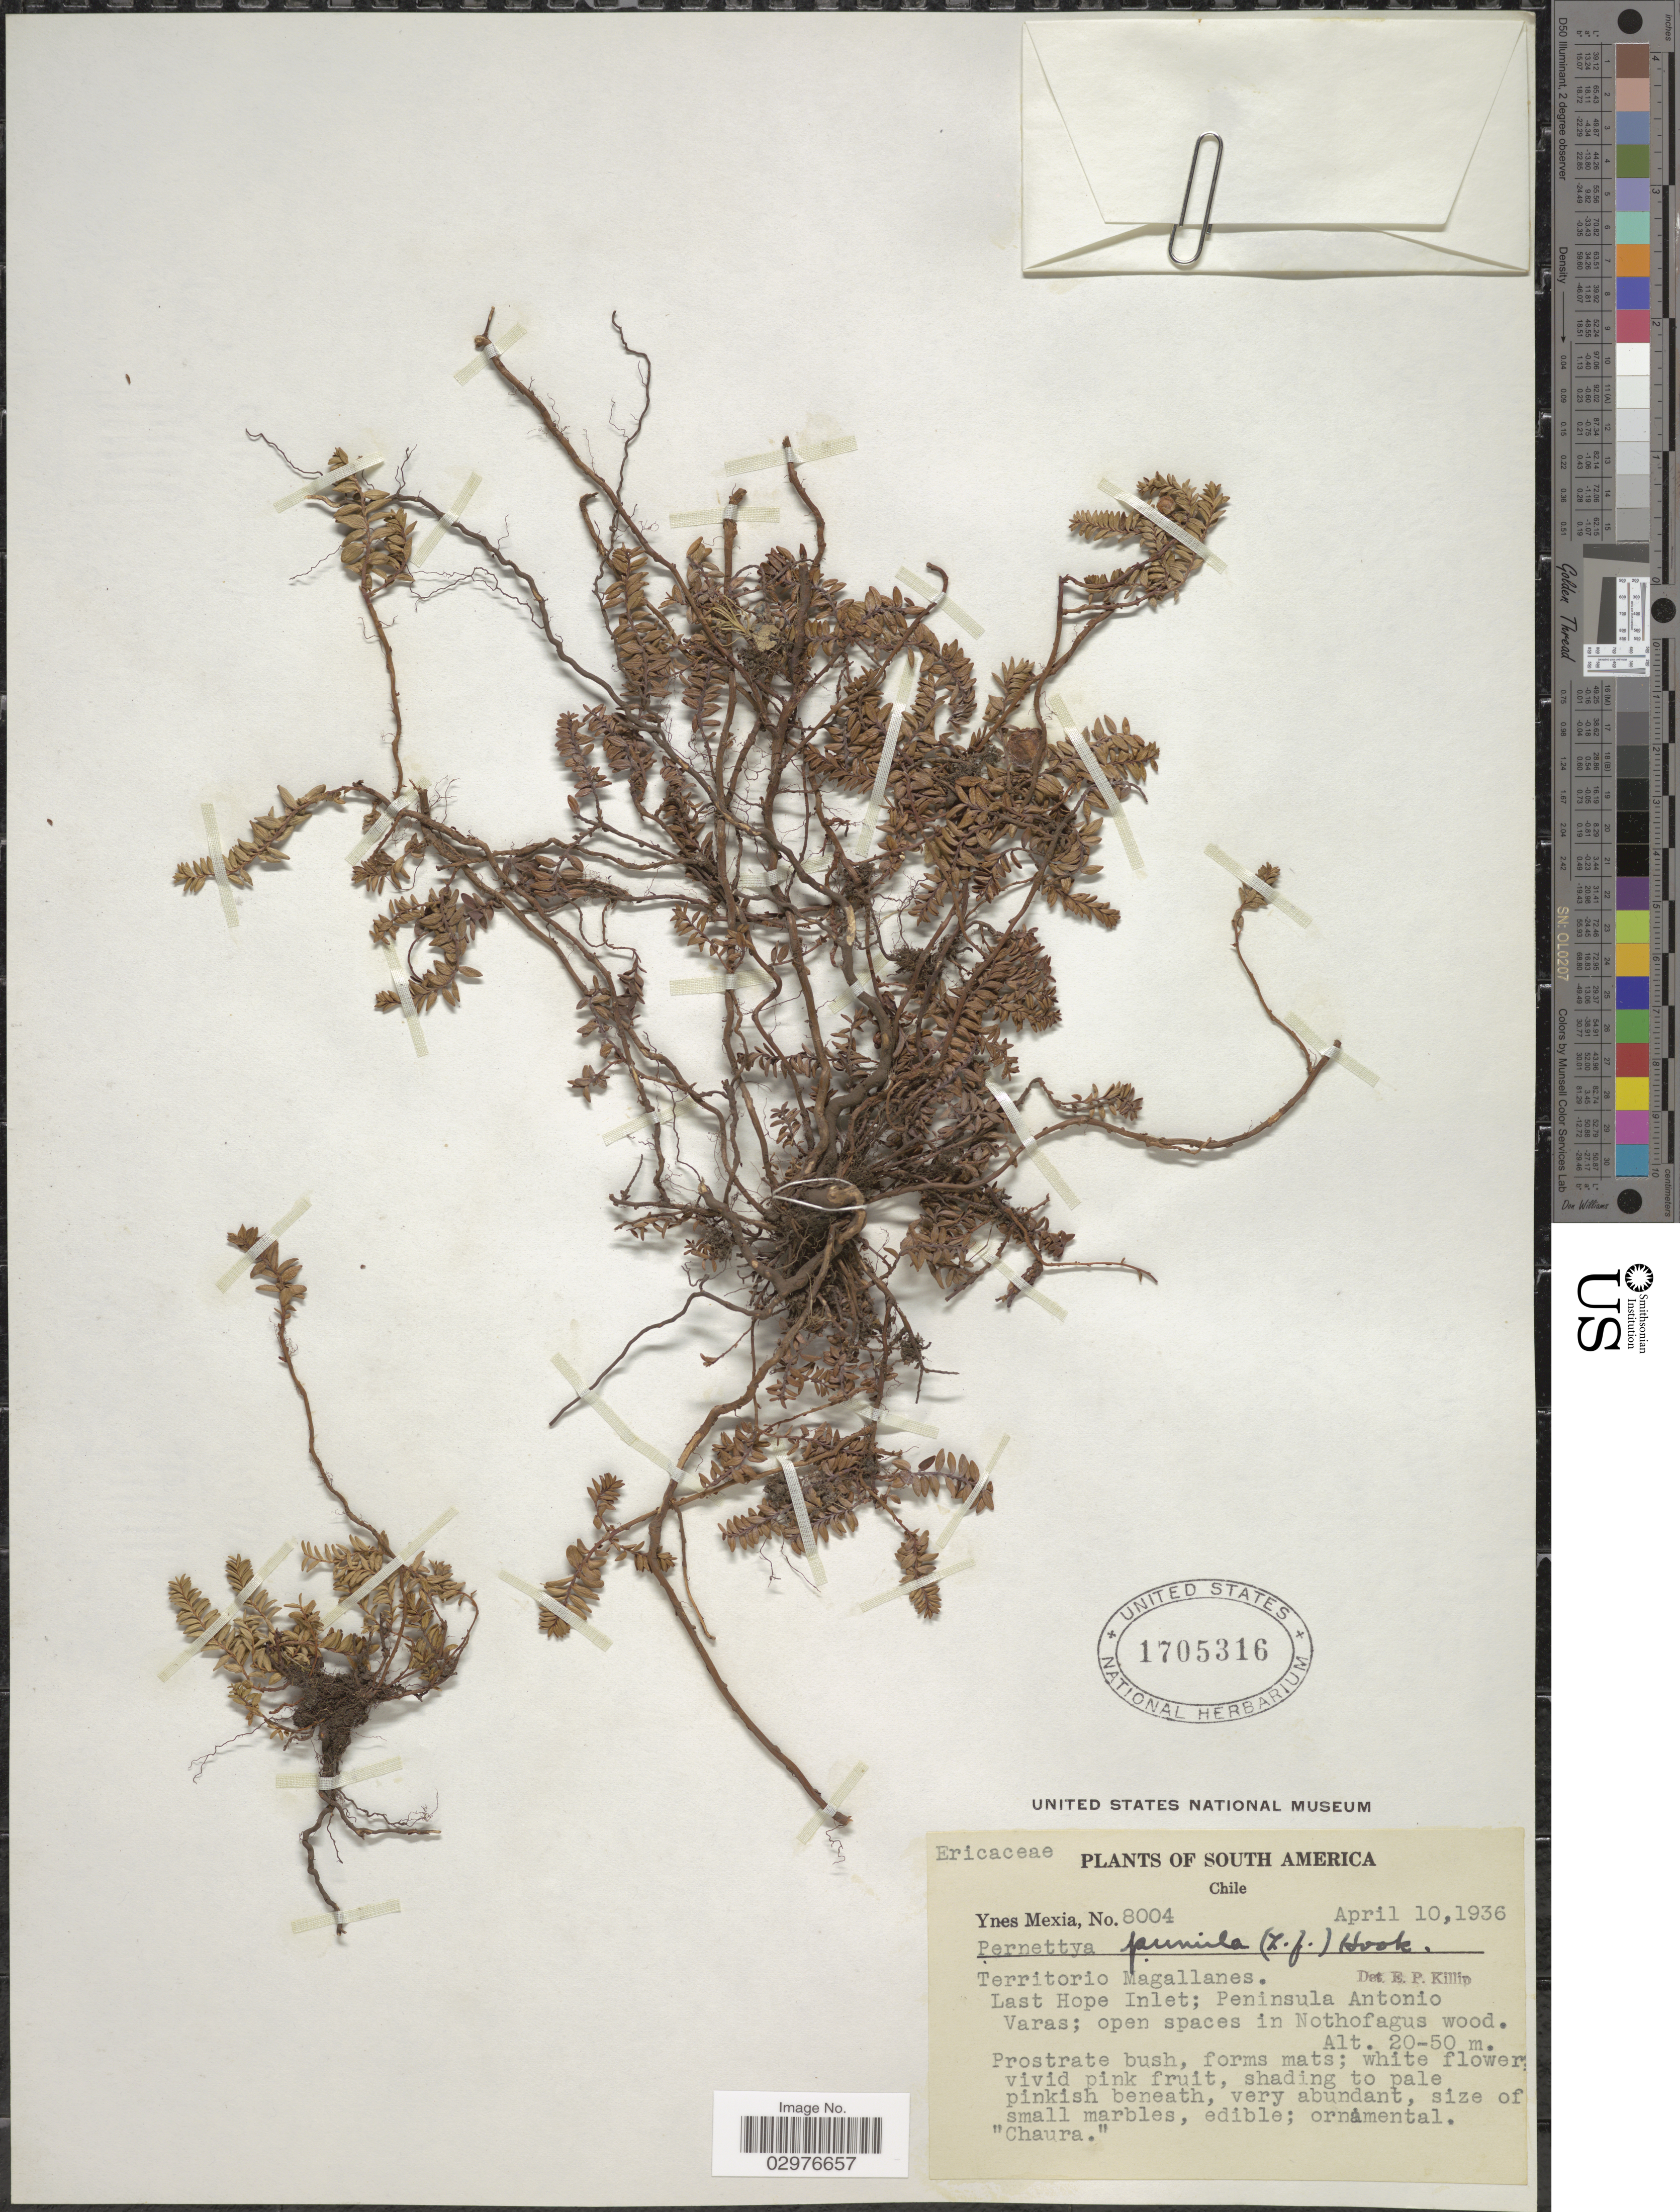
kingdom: Plantae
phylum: Tracheophyta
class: Magnoliopsida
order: Ericales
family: Ericaceae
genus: Gaultheria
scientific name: Gaultheria pumila var. pumila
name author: (L. f.) D.J. Middleton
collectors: Y. Mexia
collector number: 8004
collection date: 1936-04-10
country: Chile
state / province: Magallanes y de la Antártica Chilena (XII)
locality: Territorio Magallanes. Last Hope Inlet; Peninsula Antonio Varas.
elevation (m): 20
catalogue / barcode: US 1705316